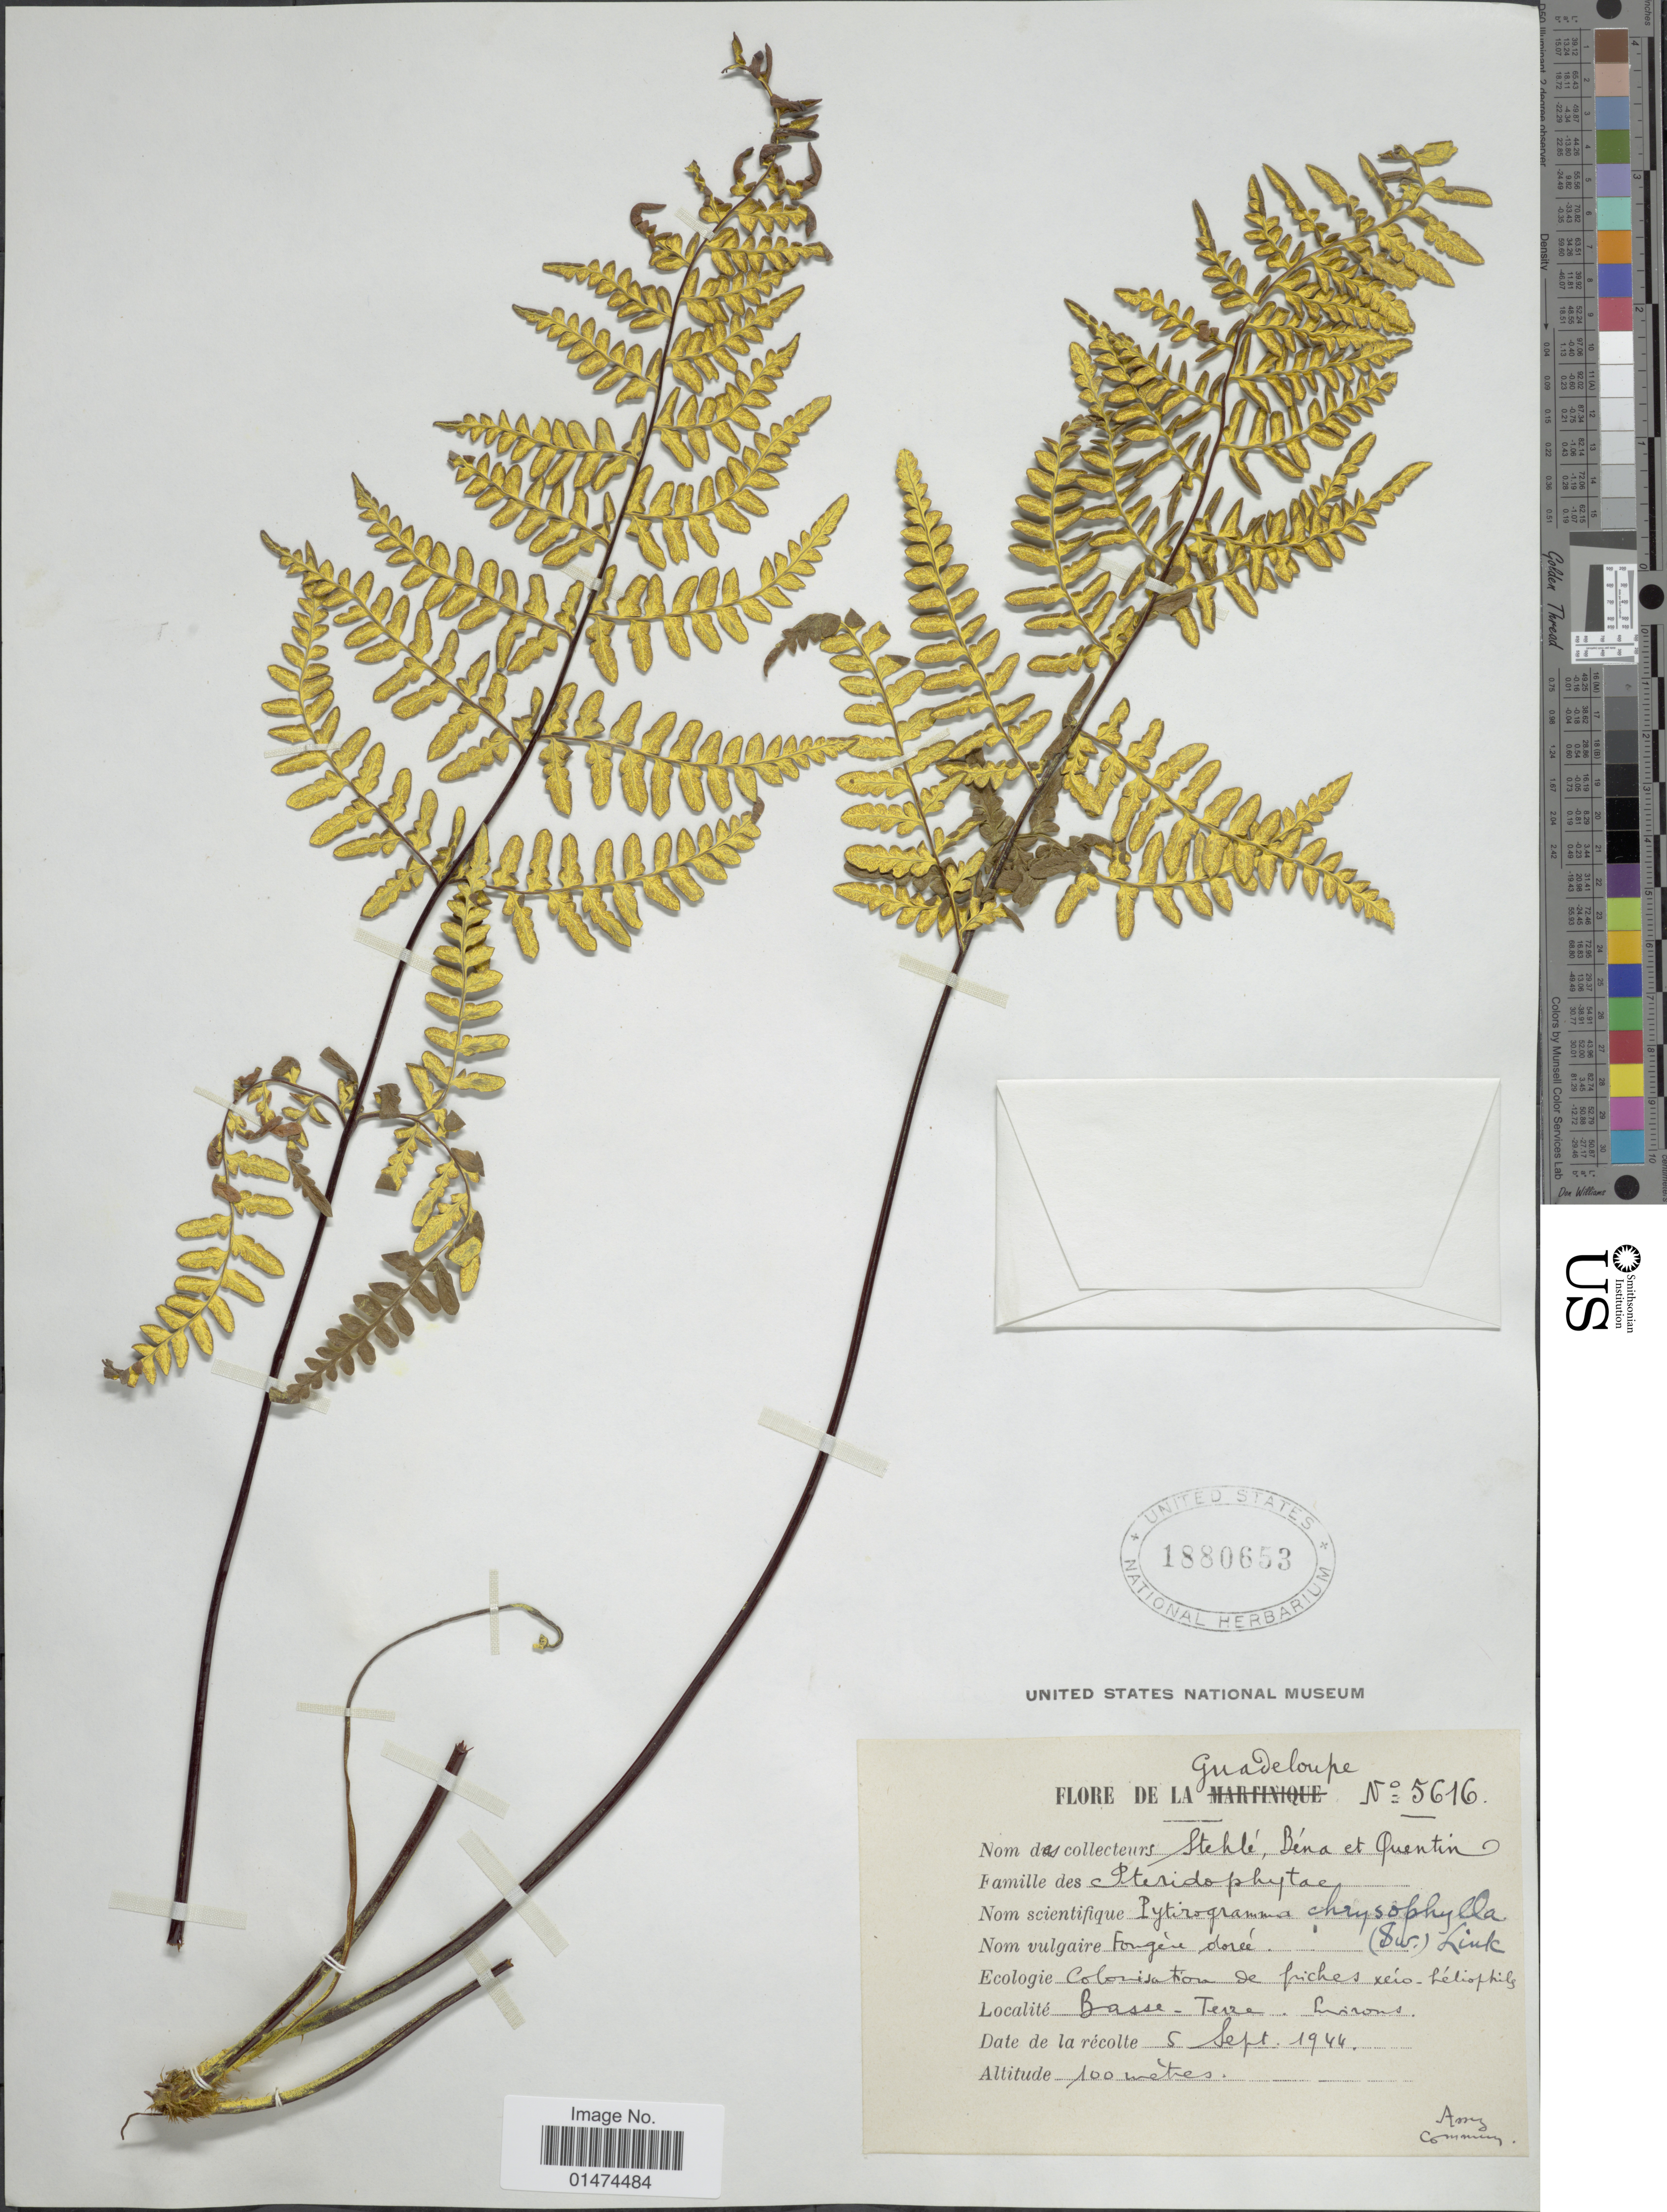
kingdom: Plantae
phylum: Tracheophyta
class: Polypodiopsida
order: Polypodiales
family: Pteridaceae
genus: Pityrogramma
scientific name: Pityrogramma chrysophylla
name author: (Sw.) Link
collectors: -- Stehlé, -. Béna & -. Quentin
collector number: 5616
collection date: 1944-09-05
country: Guadeloupe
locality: De La Guadelope, Basse-Terre-Lirons.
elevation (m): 100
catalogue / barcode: US 1880653